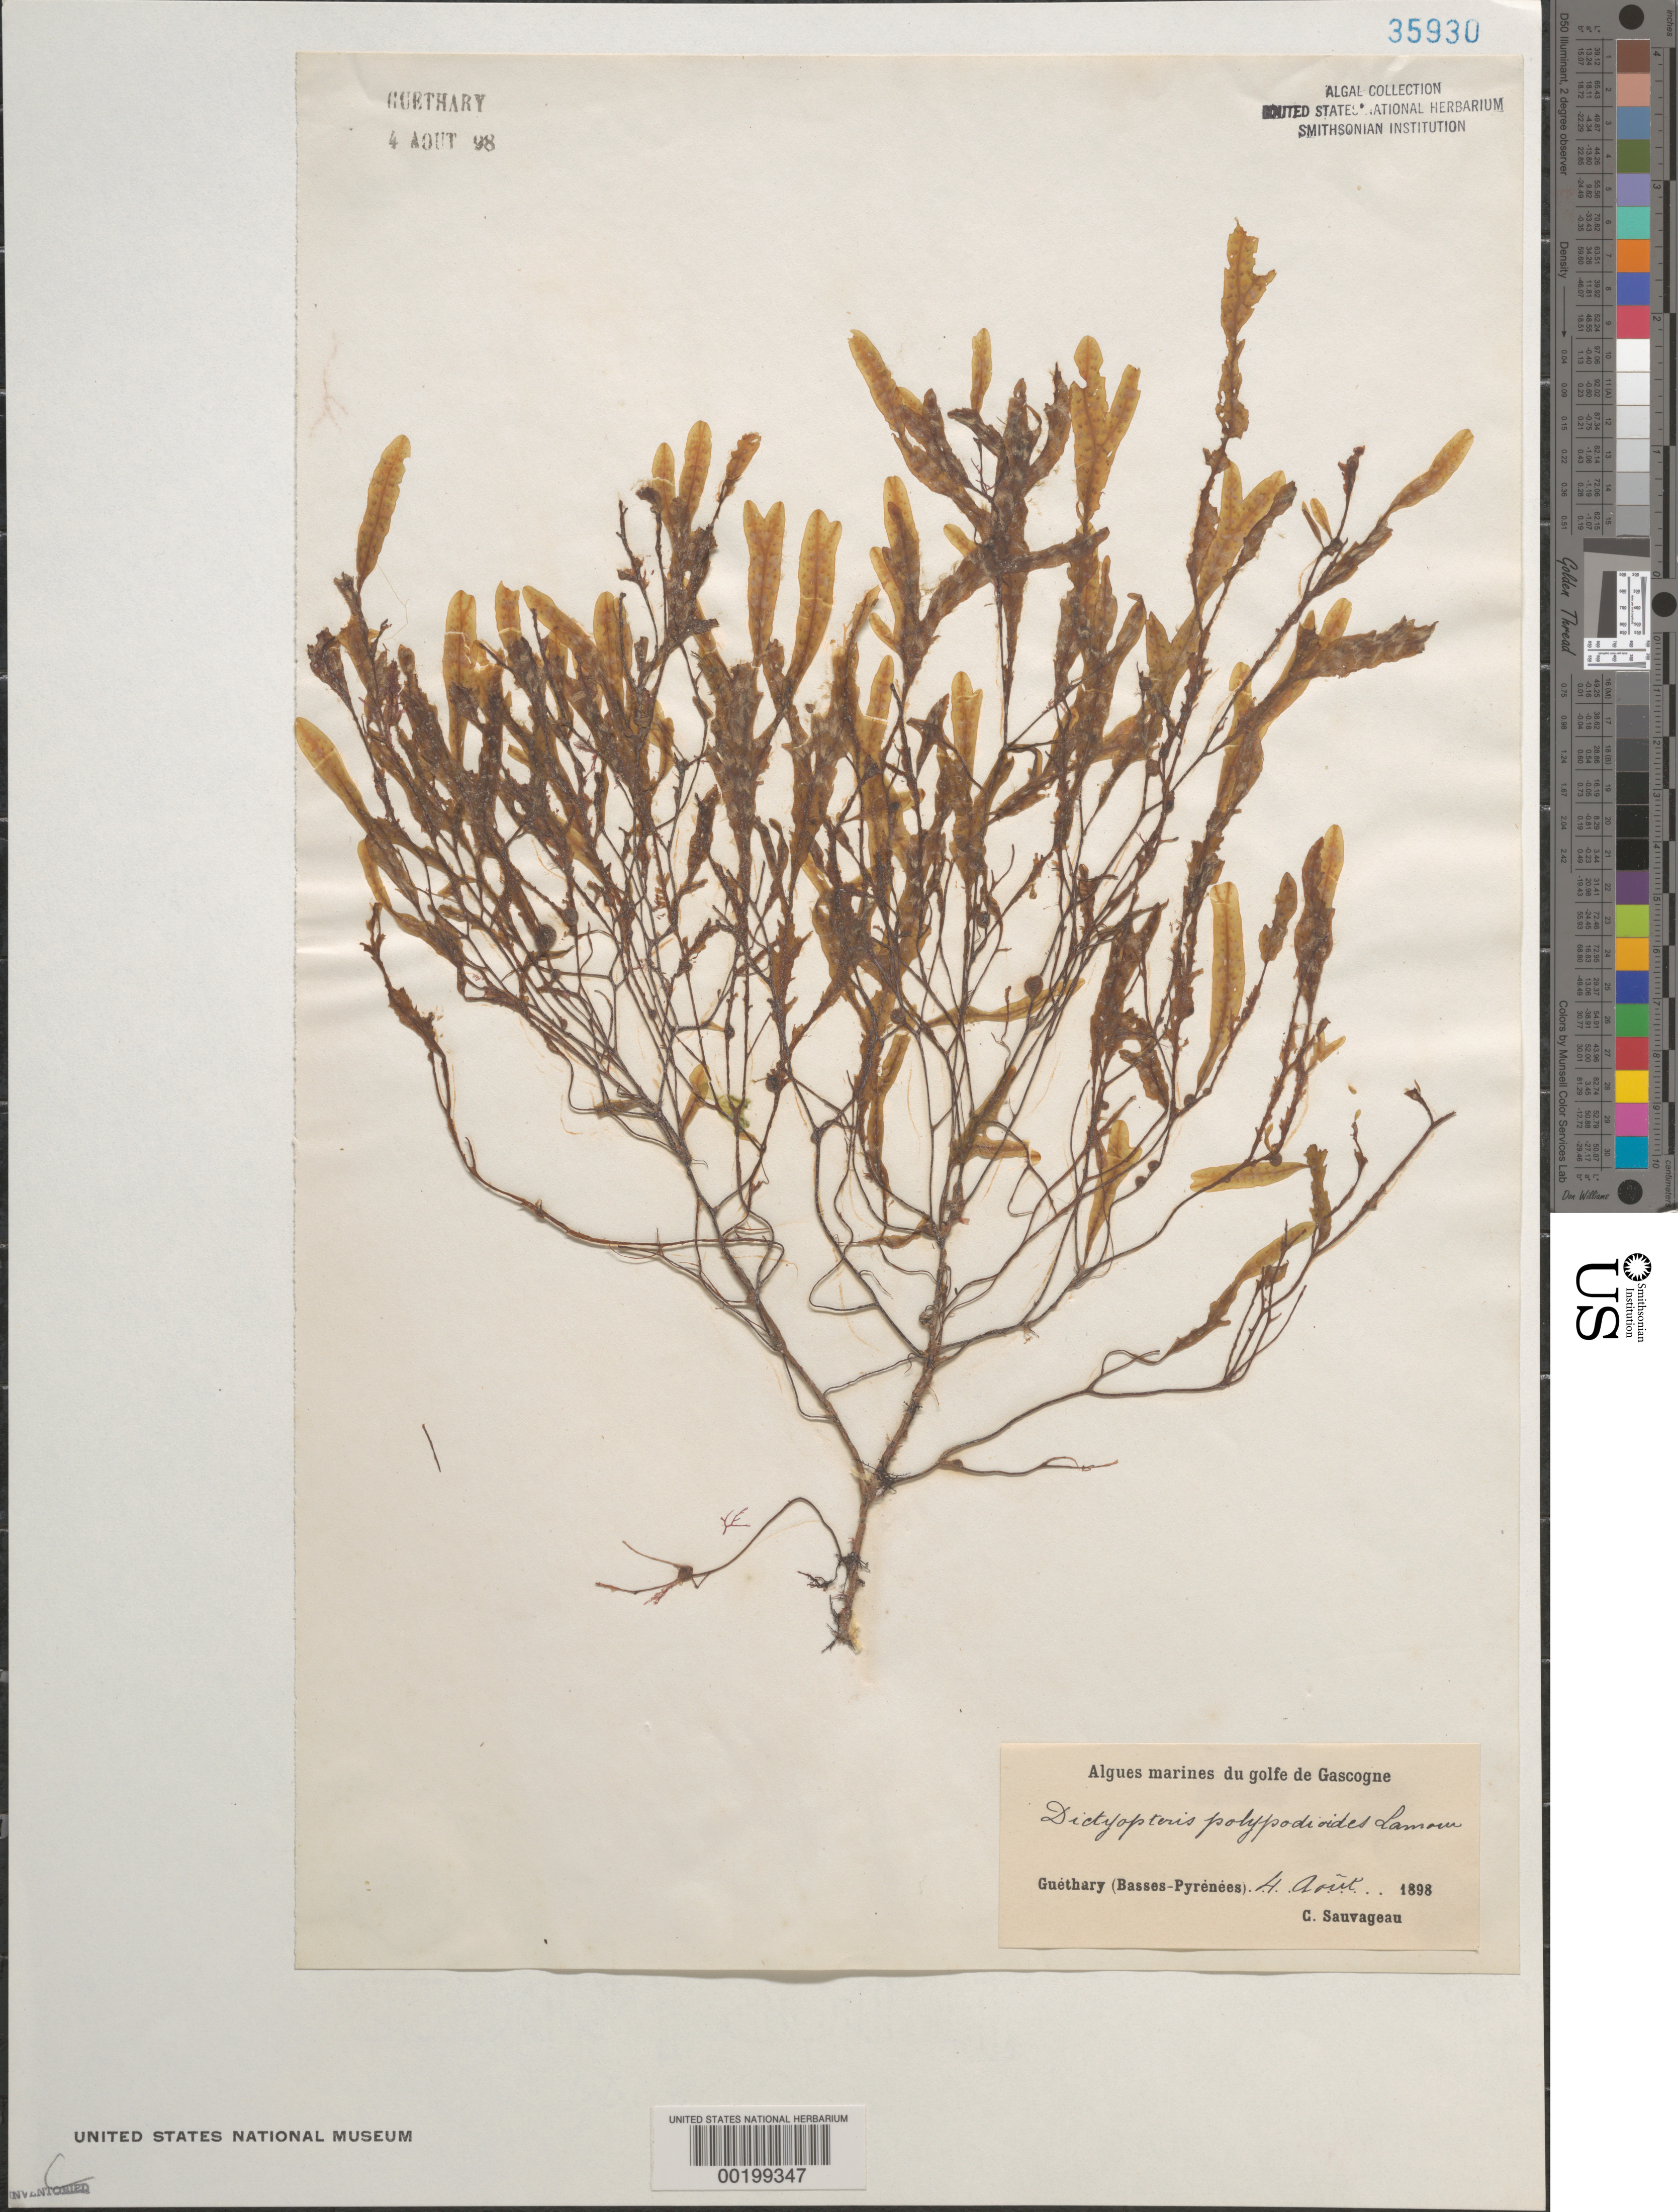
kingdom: Chromista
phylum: Ochrophyta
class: Phaeophyceae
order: Dictyotales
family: Dictyotaceae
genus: Dictyopteris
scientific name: Dictyopteris polypodioides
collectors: C. F. Sauvageau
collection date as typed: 04 Aug 1898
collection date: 1898-08-04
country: France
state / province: Nouvelle-Aquitaine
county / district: Pyrénées-Atlantiques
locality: Guethary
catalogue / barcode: US 35930